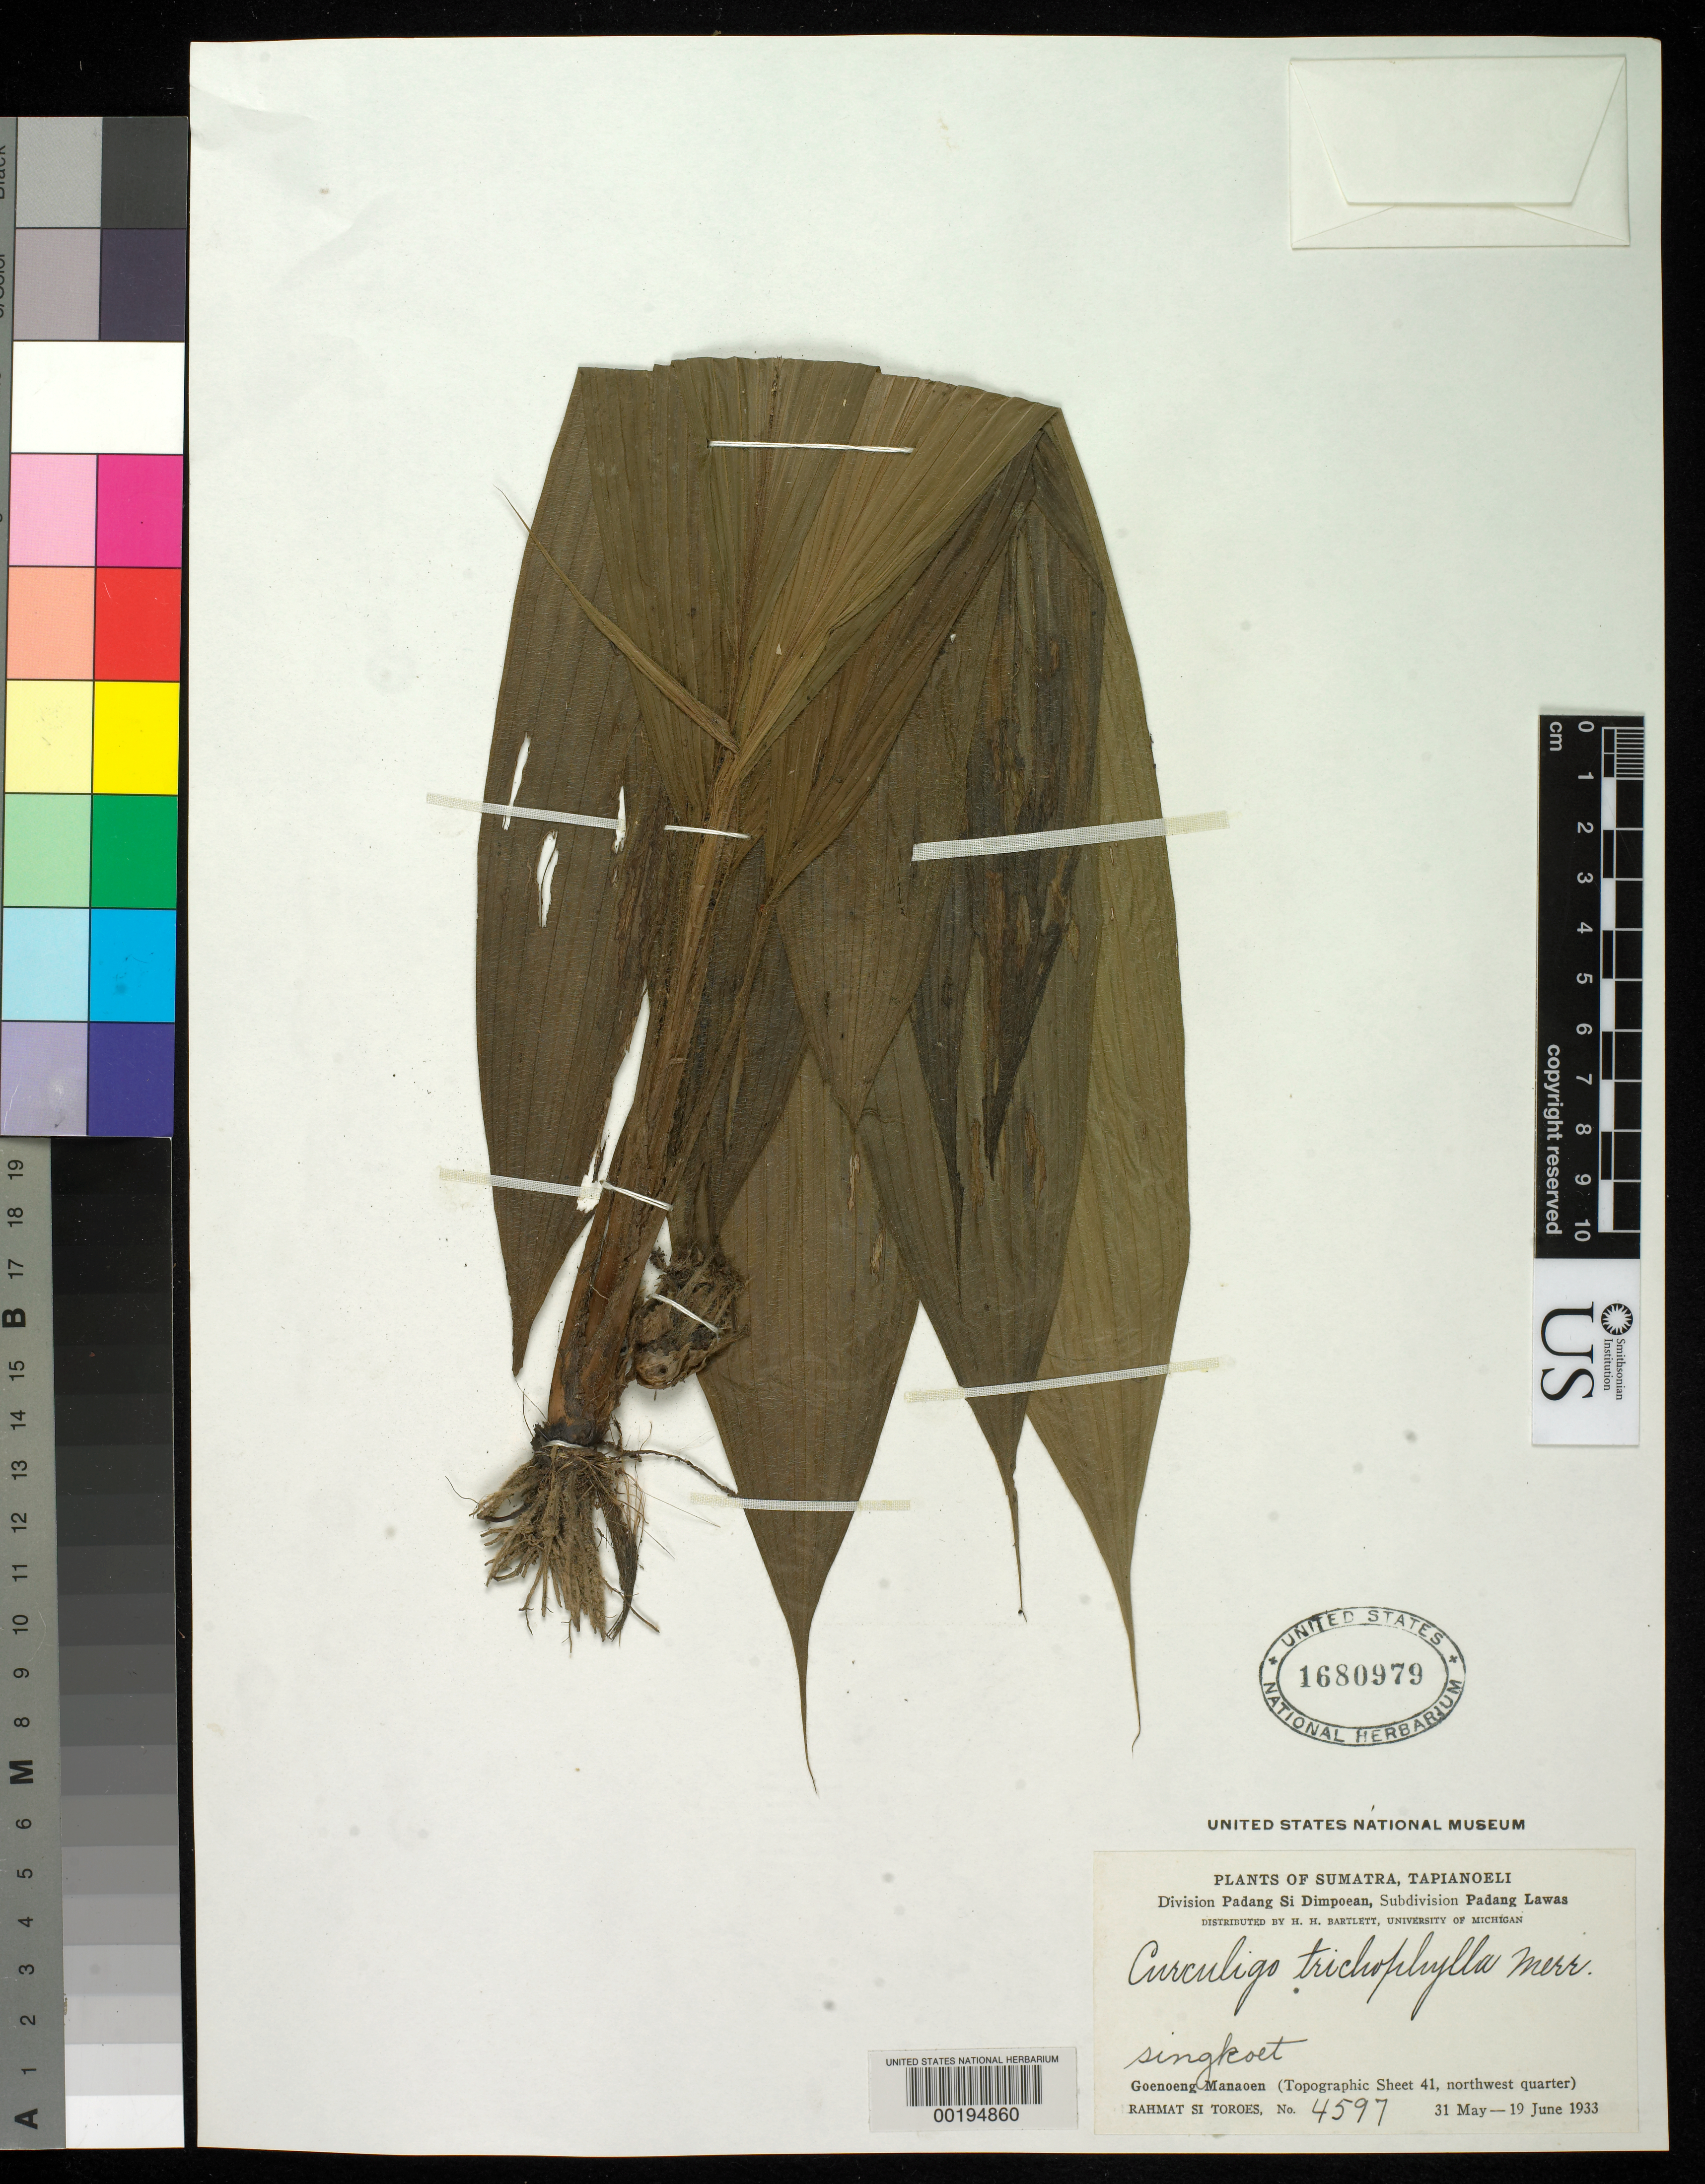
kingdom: Plantae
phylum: Tracheophyta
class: Liliopsida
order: Asparagales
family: Hypoxidaceae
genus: Curculigo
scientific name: Curculigo trichophylla Merr., ined Apr 2022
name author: Merr.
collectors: Rahmat Si Boeea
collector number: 4597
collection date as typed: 31 May 1933 to 19 Jun 1933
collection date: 1933-05-31/1933-06-19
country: Indonesia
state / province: Sumatra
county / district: Sumatera Utara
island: Sumatra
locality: Padang si dimpoean, singkoet, goenoeng manaden, padang lawas (tapianoeli)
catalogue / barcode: US 1680979